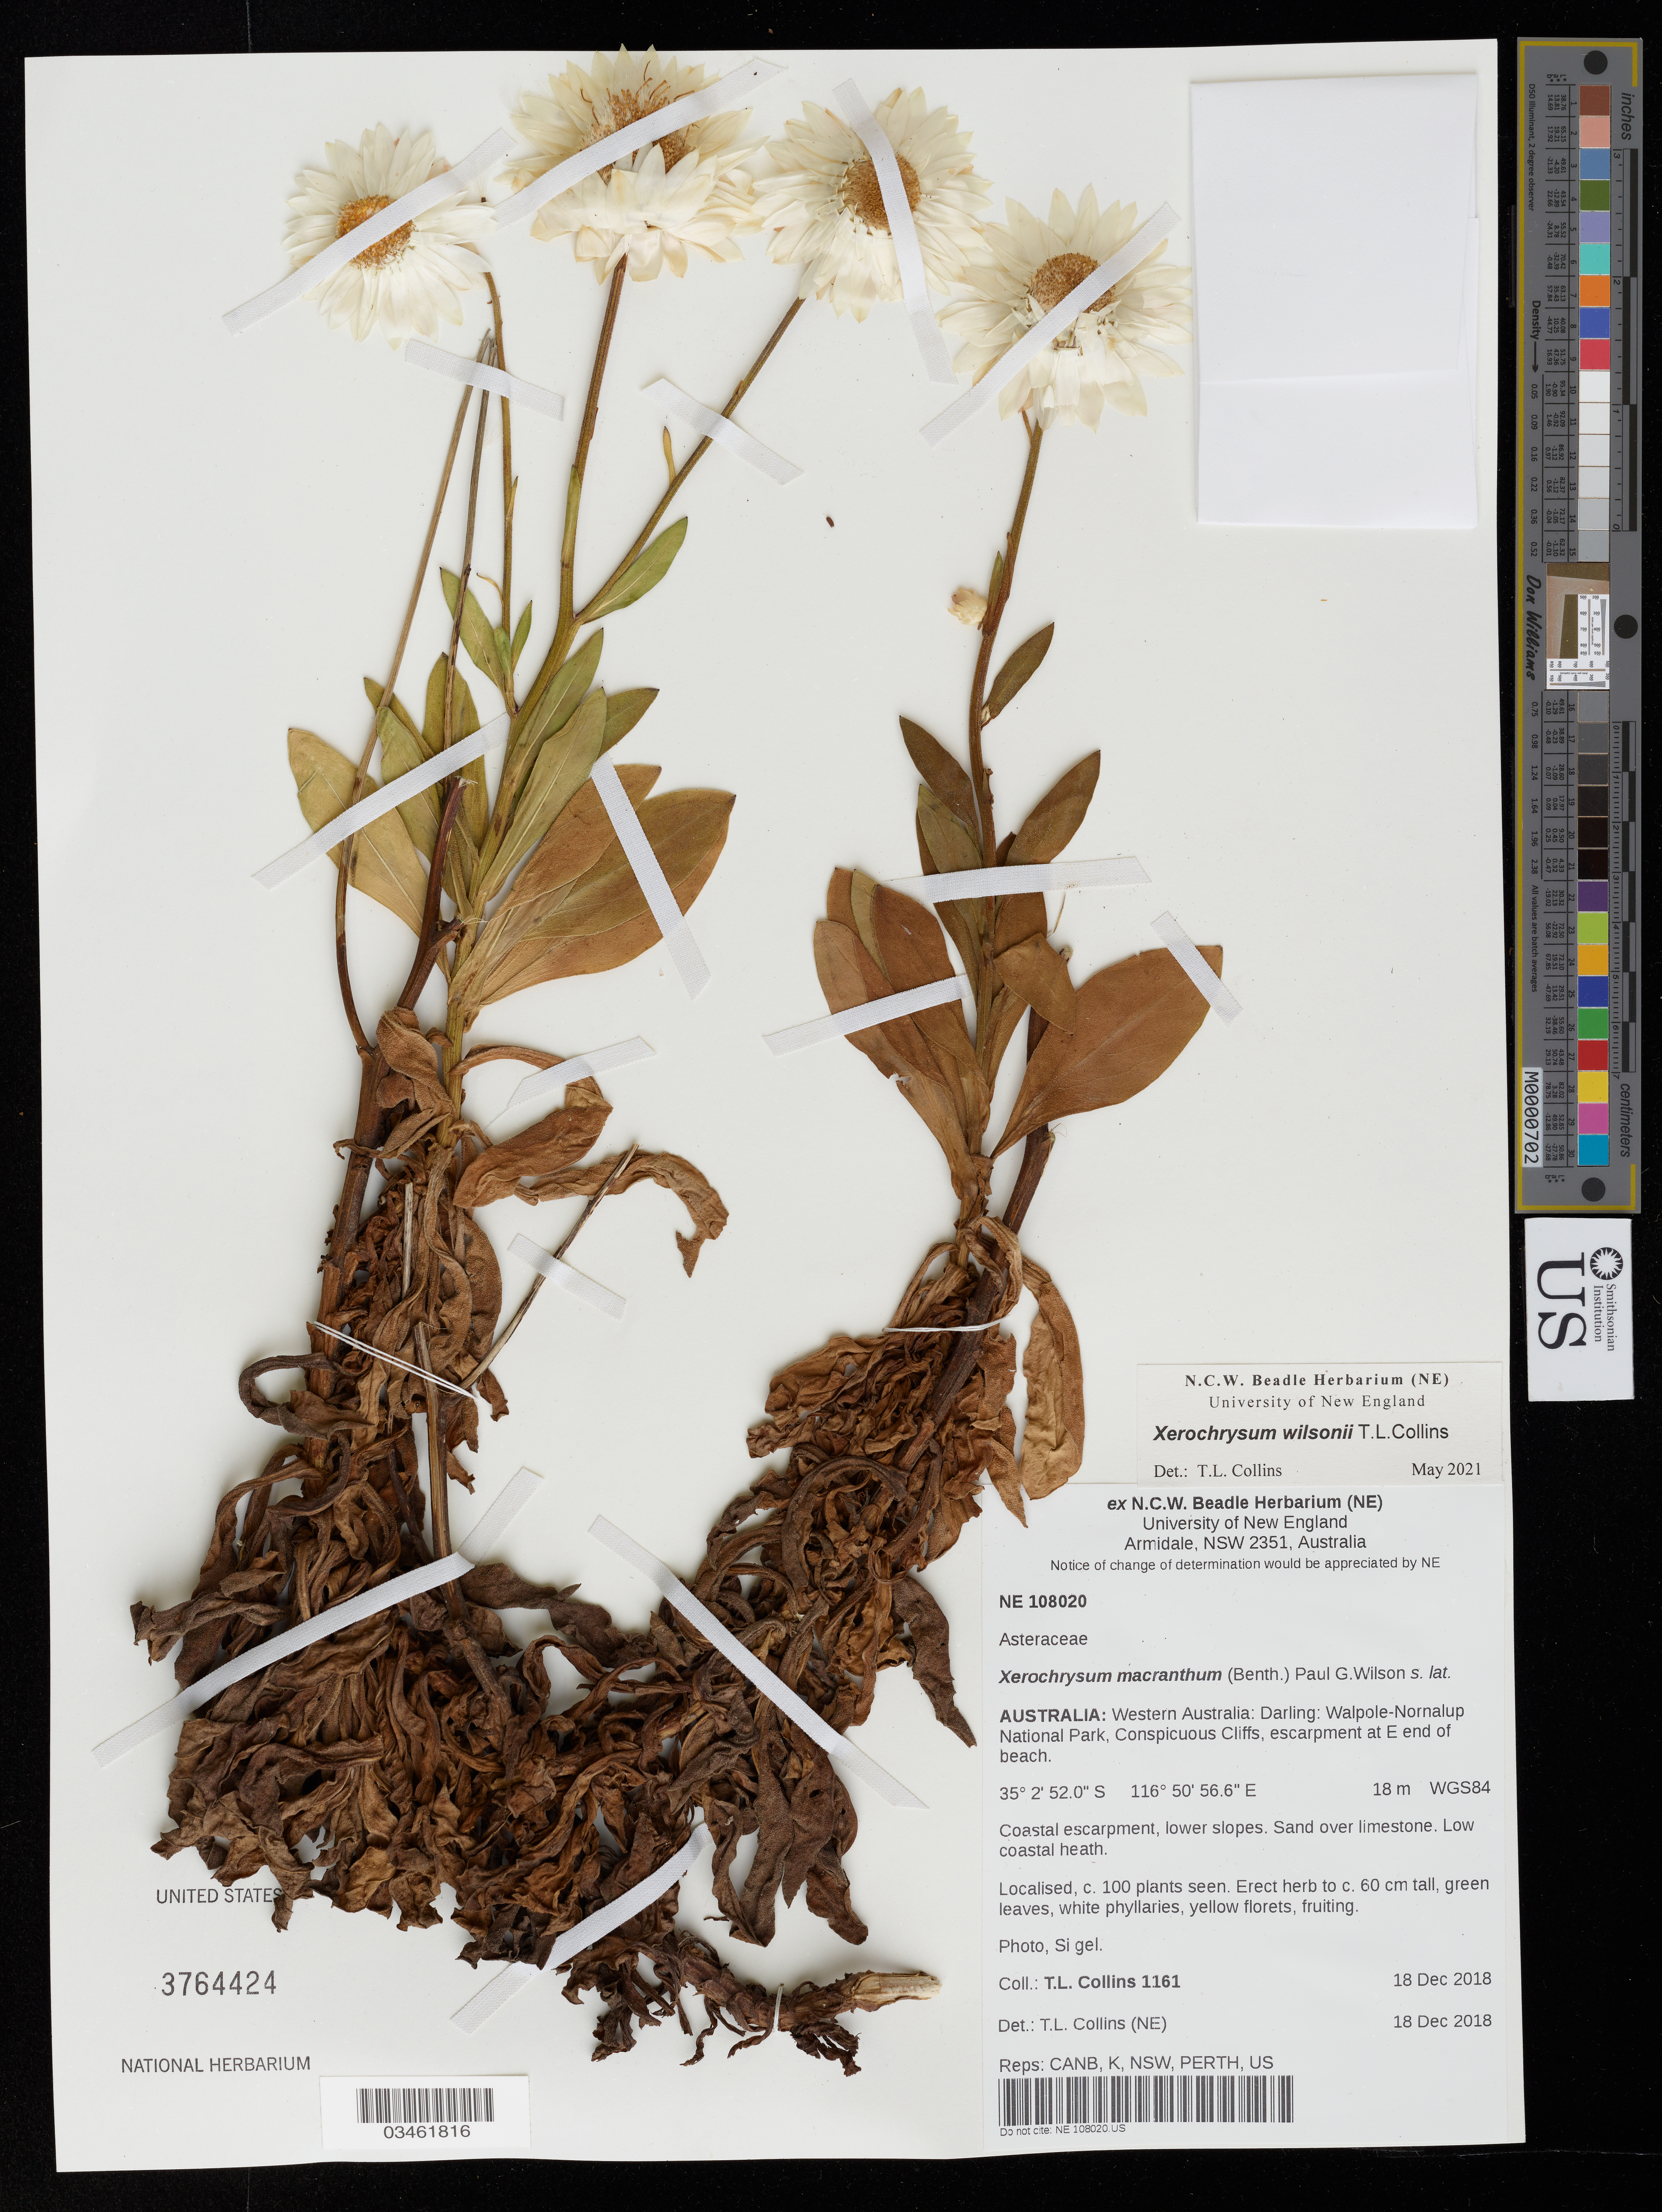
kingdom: Plantae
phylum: Tracheophyta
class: Magnoliopsida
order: Asterales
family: Asteraceae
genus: Xerochrysum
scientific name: Xerochrysum wilsonii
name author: Collins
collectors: T. Collins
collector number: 1161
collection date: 2018-12-18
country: Australia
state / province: Western Australia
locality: Darling: Walpole-Nornalup National Park, Conspicuous Cliffs, escarpment at E end of beach.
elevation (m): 18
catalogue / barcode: US 3764424